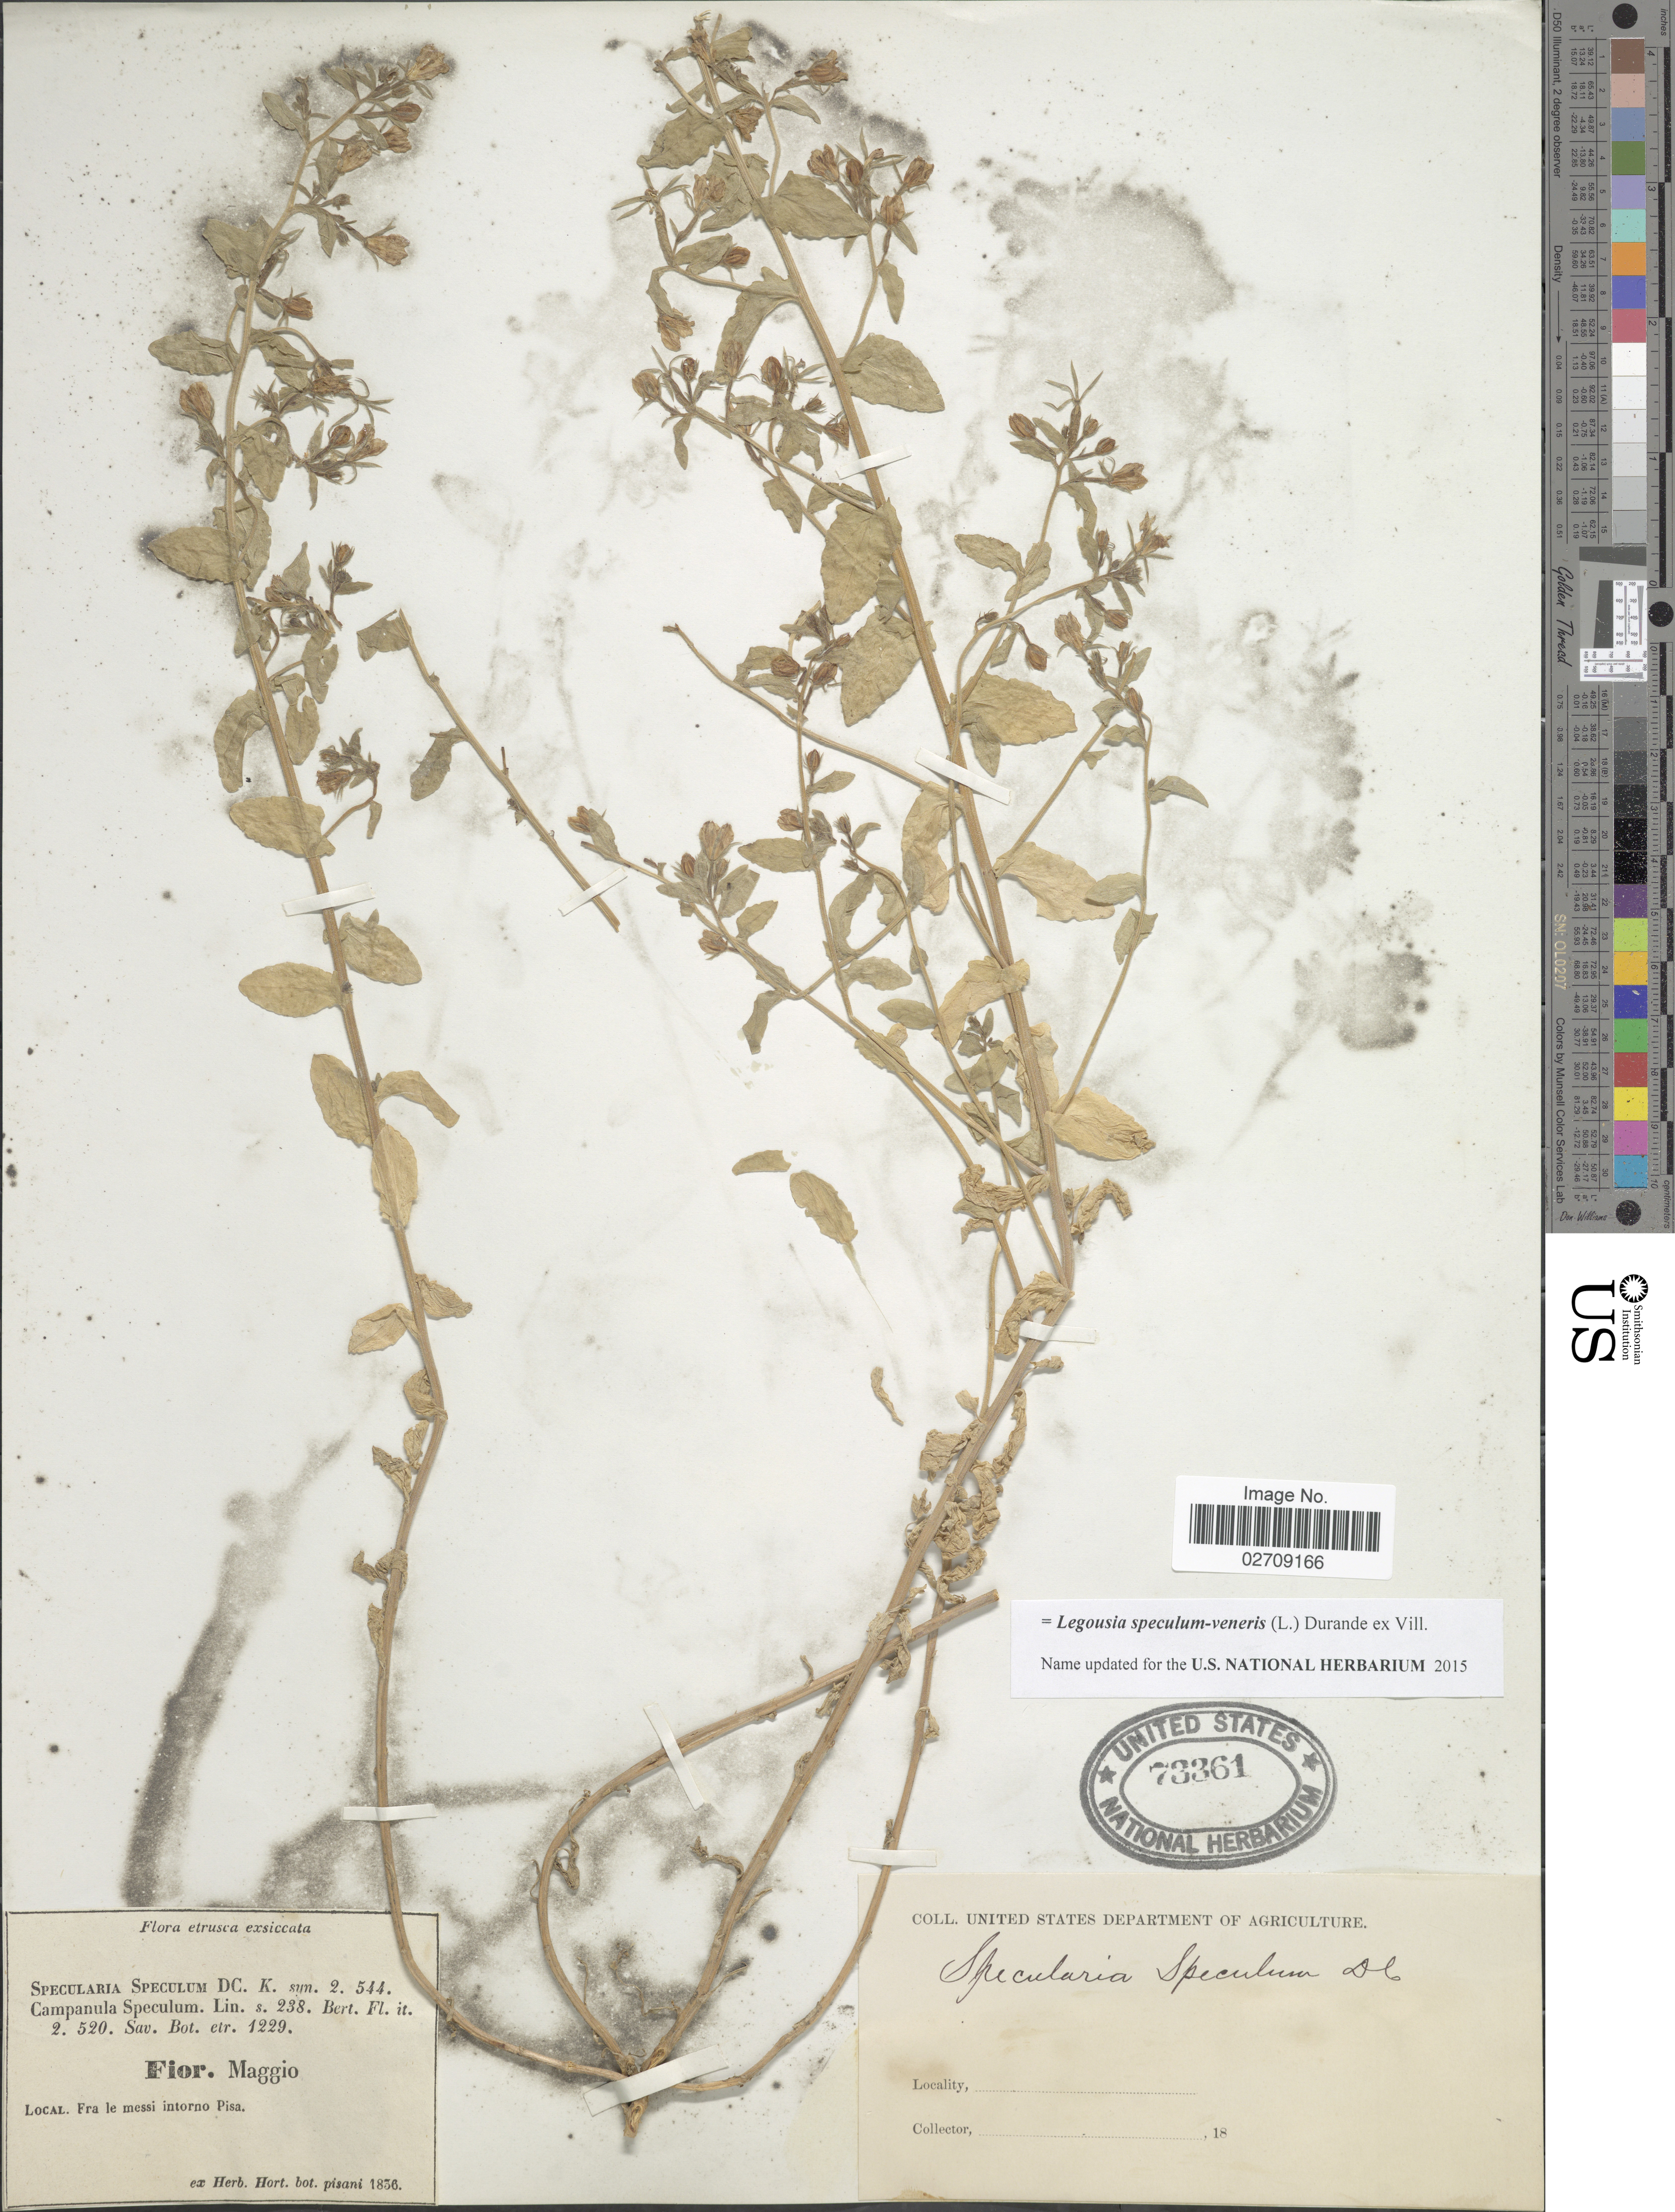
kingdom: Plantae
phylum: Tracheophyta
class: Magnoliopsida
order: Asterales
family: Campanulaceae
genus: Legousia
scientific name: Legousia speculum-veneris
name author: (L.) Chaix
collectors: ex herb. Hort. Bot. Pisani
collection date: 1836-05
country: Italy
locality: Fra la messi intorno Pisa. Etrusca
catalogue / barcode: US 73361